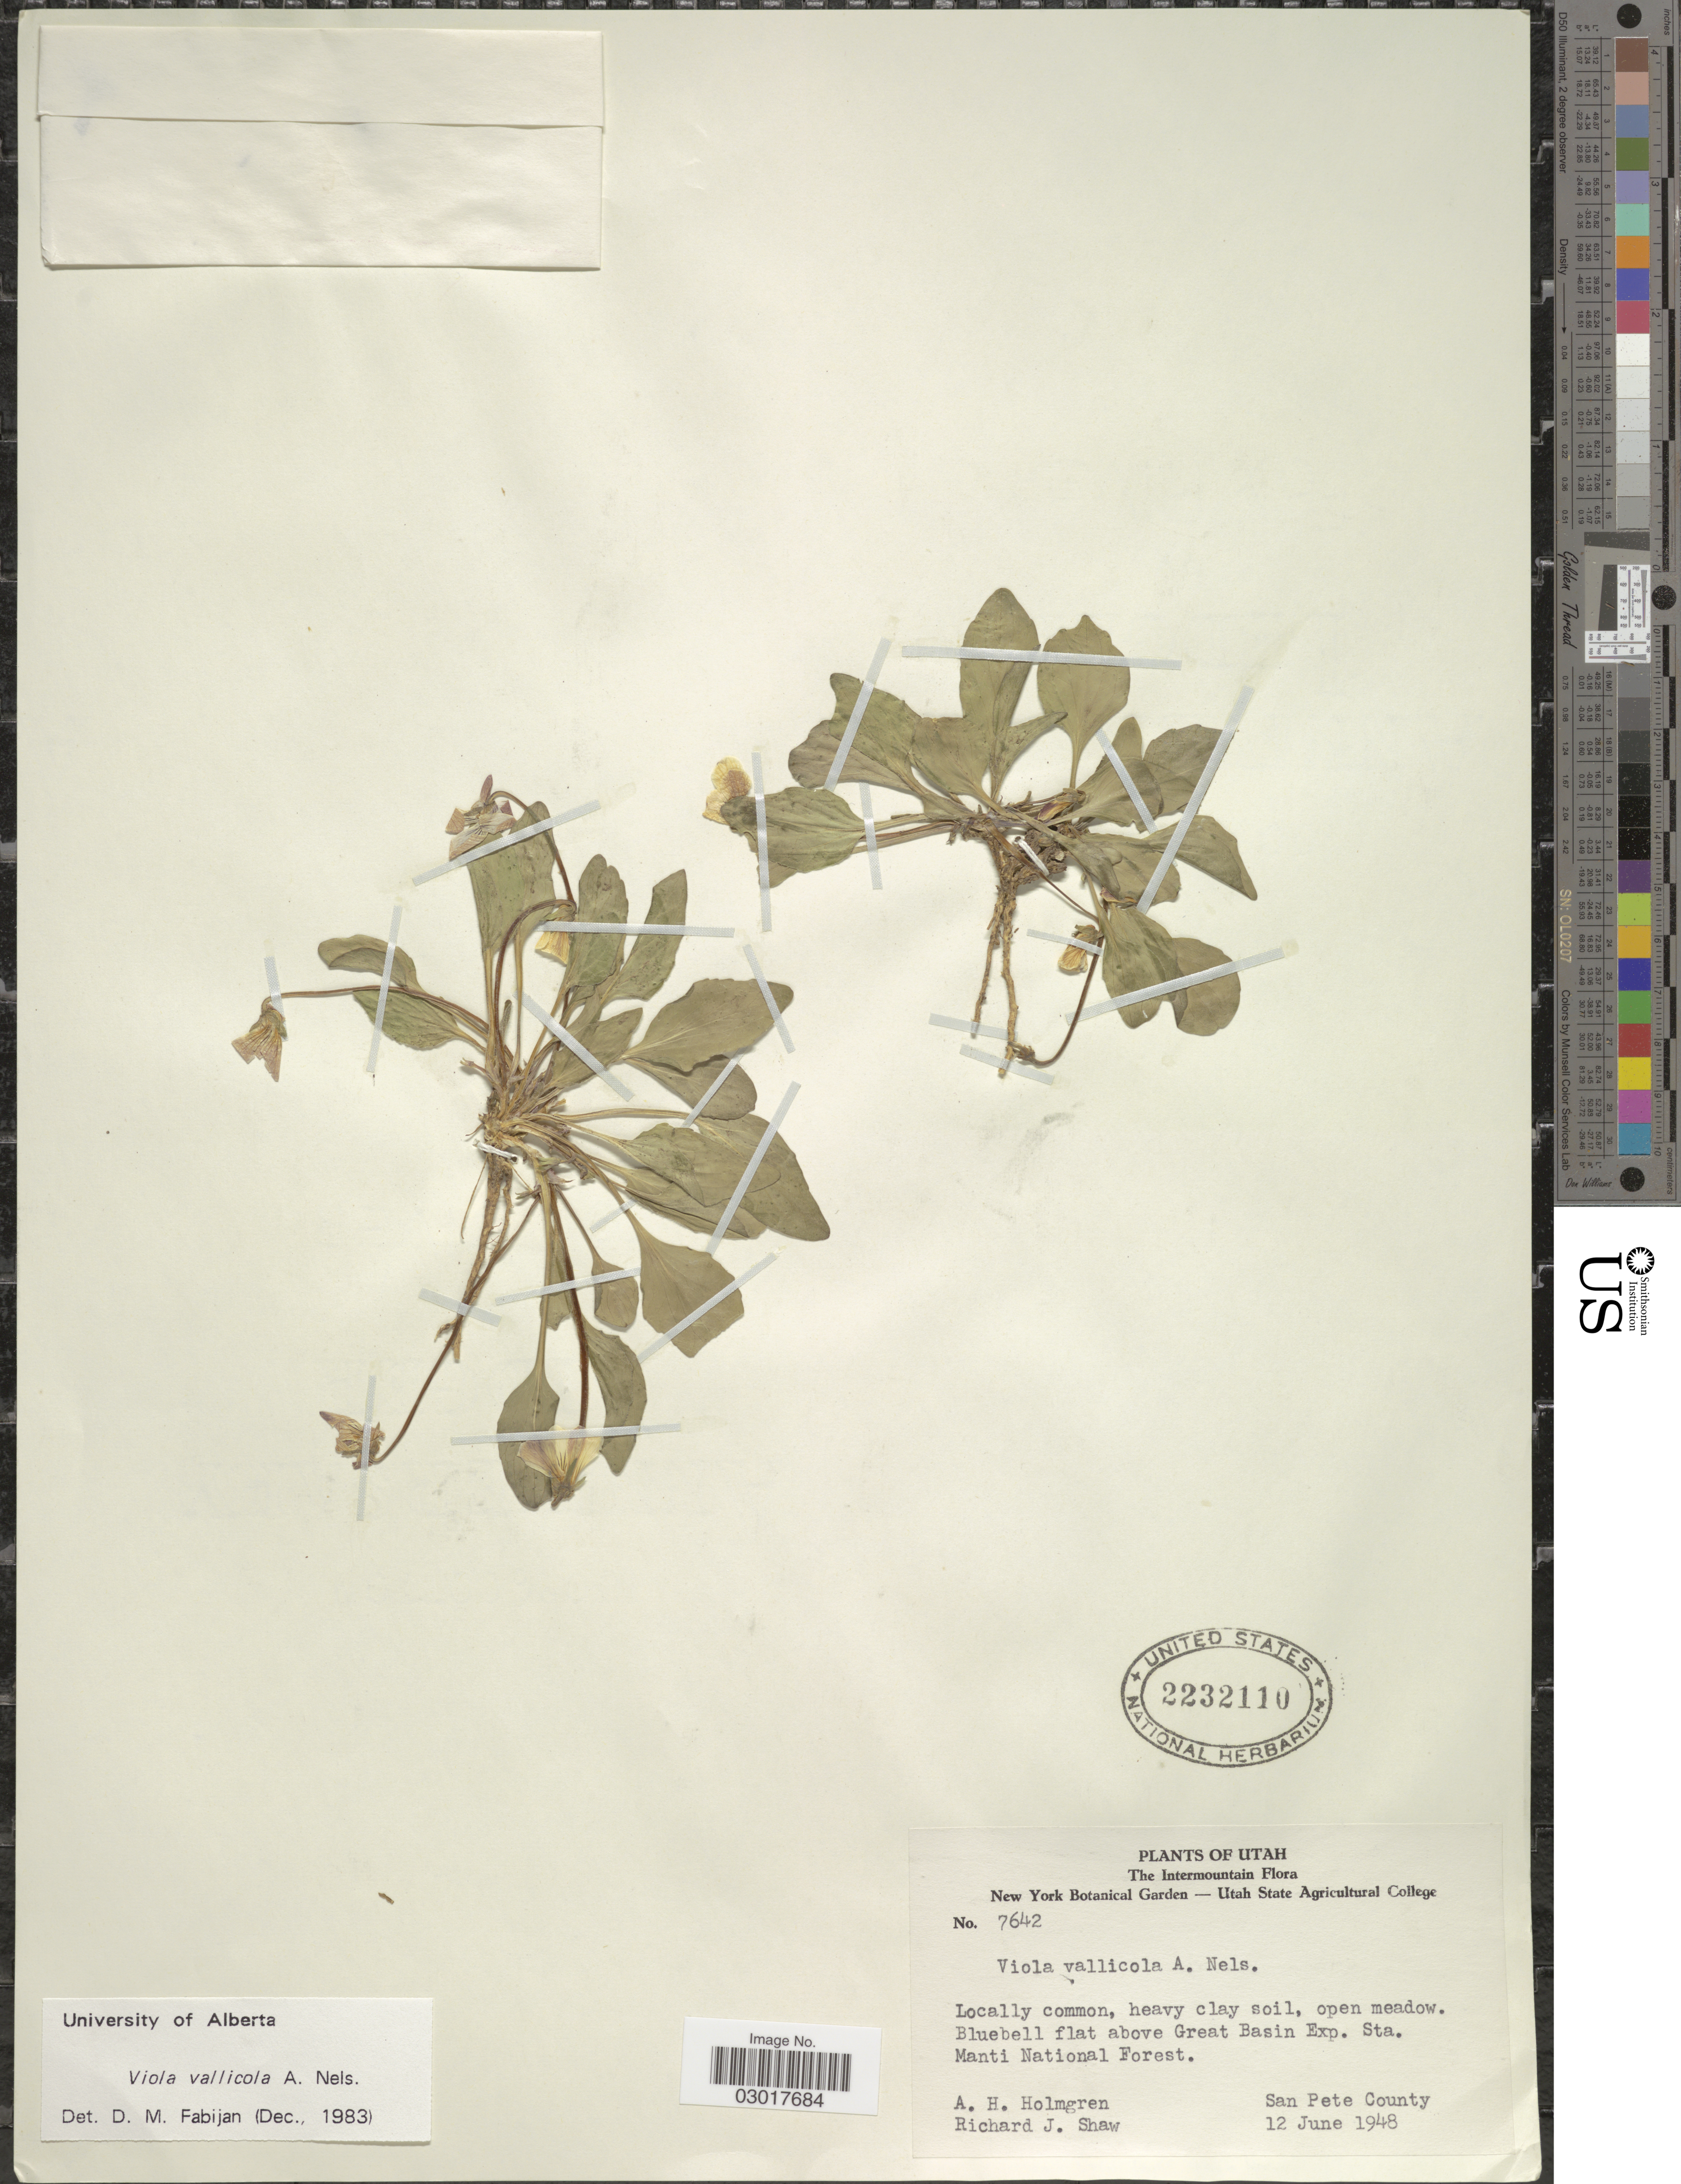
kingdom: Plantae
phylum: Tracheophyta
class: Magnoliopsida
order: Malpighiales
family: Violaceae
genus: Viola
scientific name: Viola vallicola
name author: A. Nelson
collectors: A. H. Holmgren & R. J. Shaw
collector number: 7642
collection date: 1948-06-12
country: United States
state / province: Utah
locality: Bluebell flat above Great Basin Exp. Sta. Manti National Forest. San Pete County.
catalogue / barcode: US 2232110